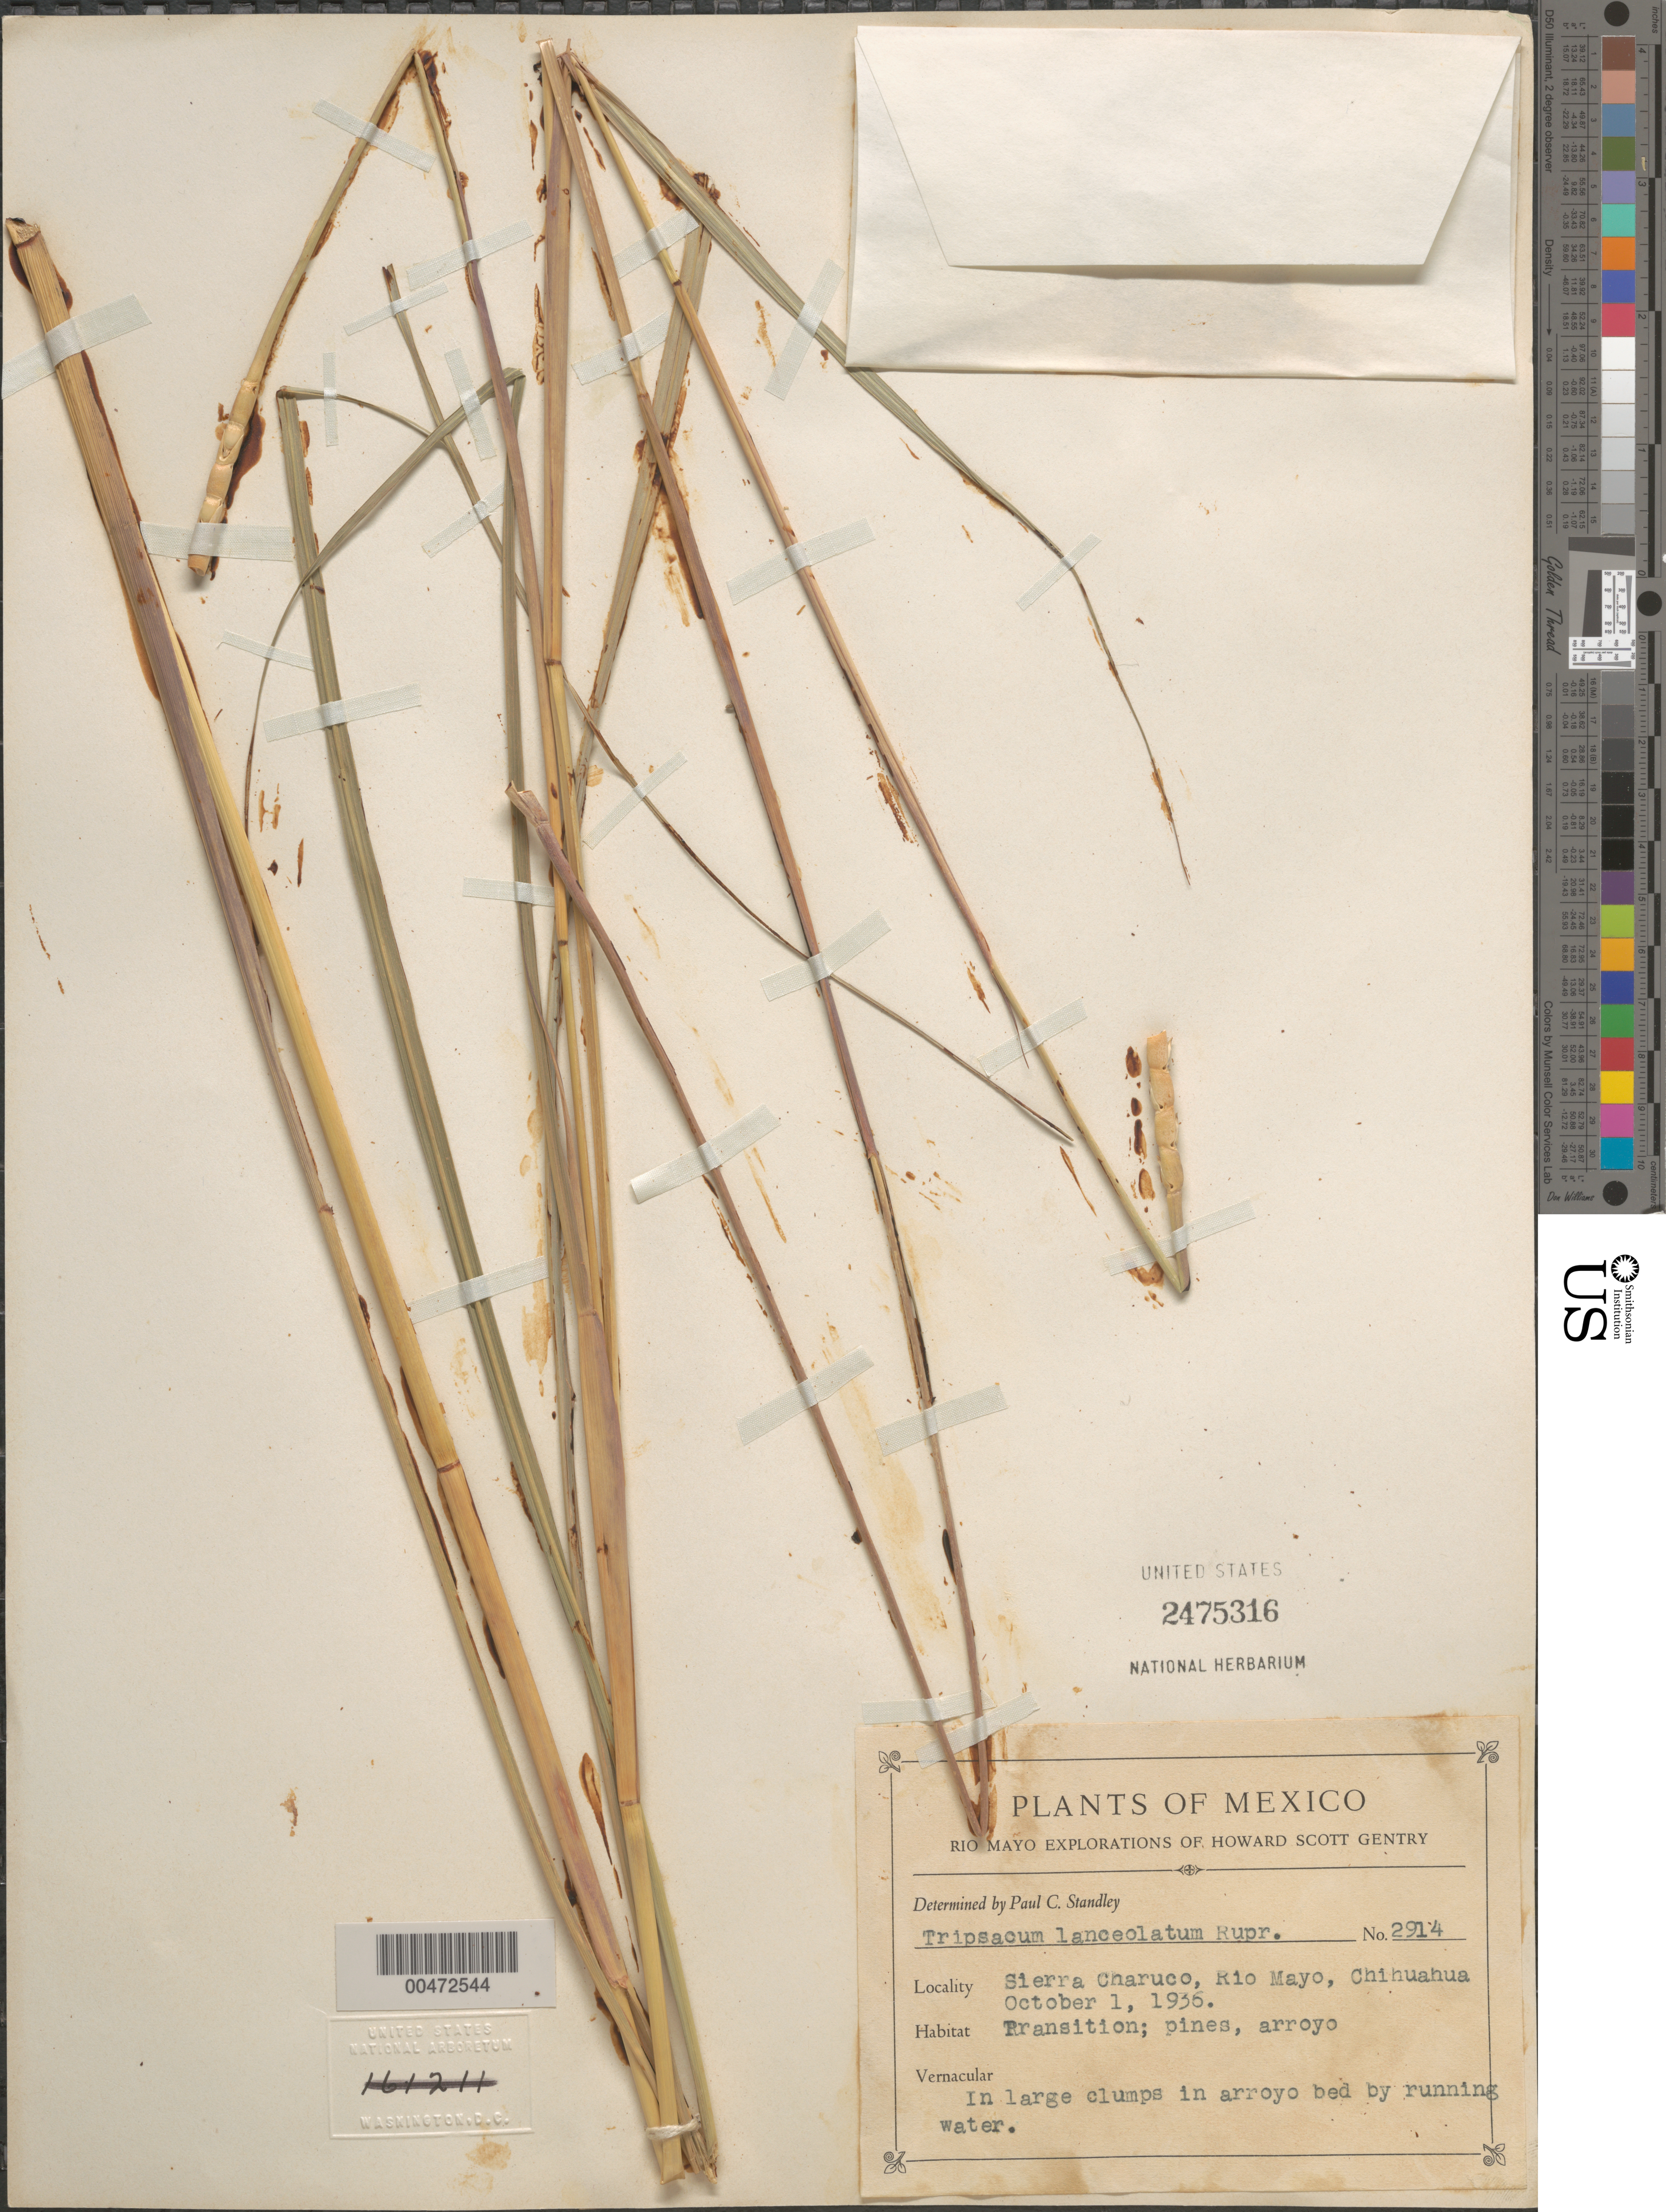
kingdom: Plantae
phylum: Tracheophyta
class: Liliopsida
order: Poales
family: Poaceae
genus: Tripsacum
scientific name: Tripsacum lanceolatum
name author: Rupr. ex E. Fourn.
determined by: Standley, Paul C.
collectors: H. S. Gentry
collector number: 2914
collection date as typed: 1 Oct 1936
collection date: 1936-10-01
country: Mexico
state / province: Chihuahua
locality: Sierra Charuco, Rio Mayo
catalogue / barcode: US 2475316